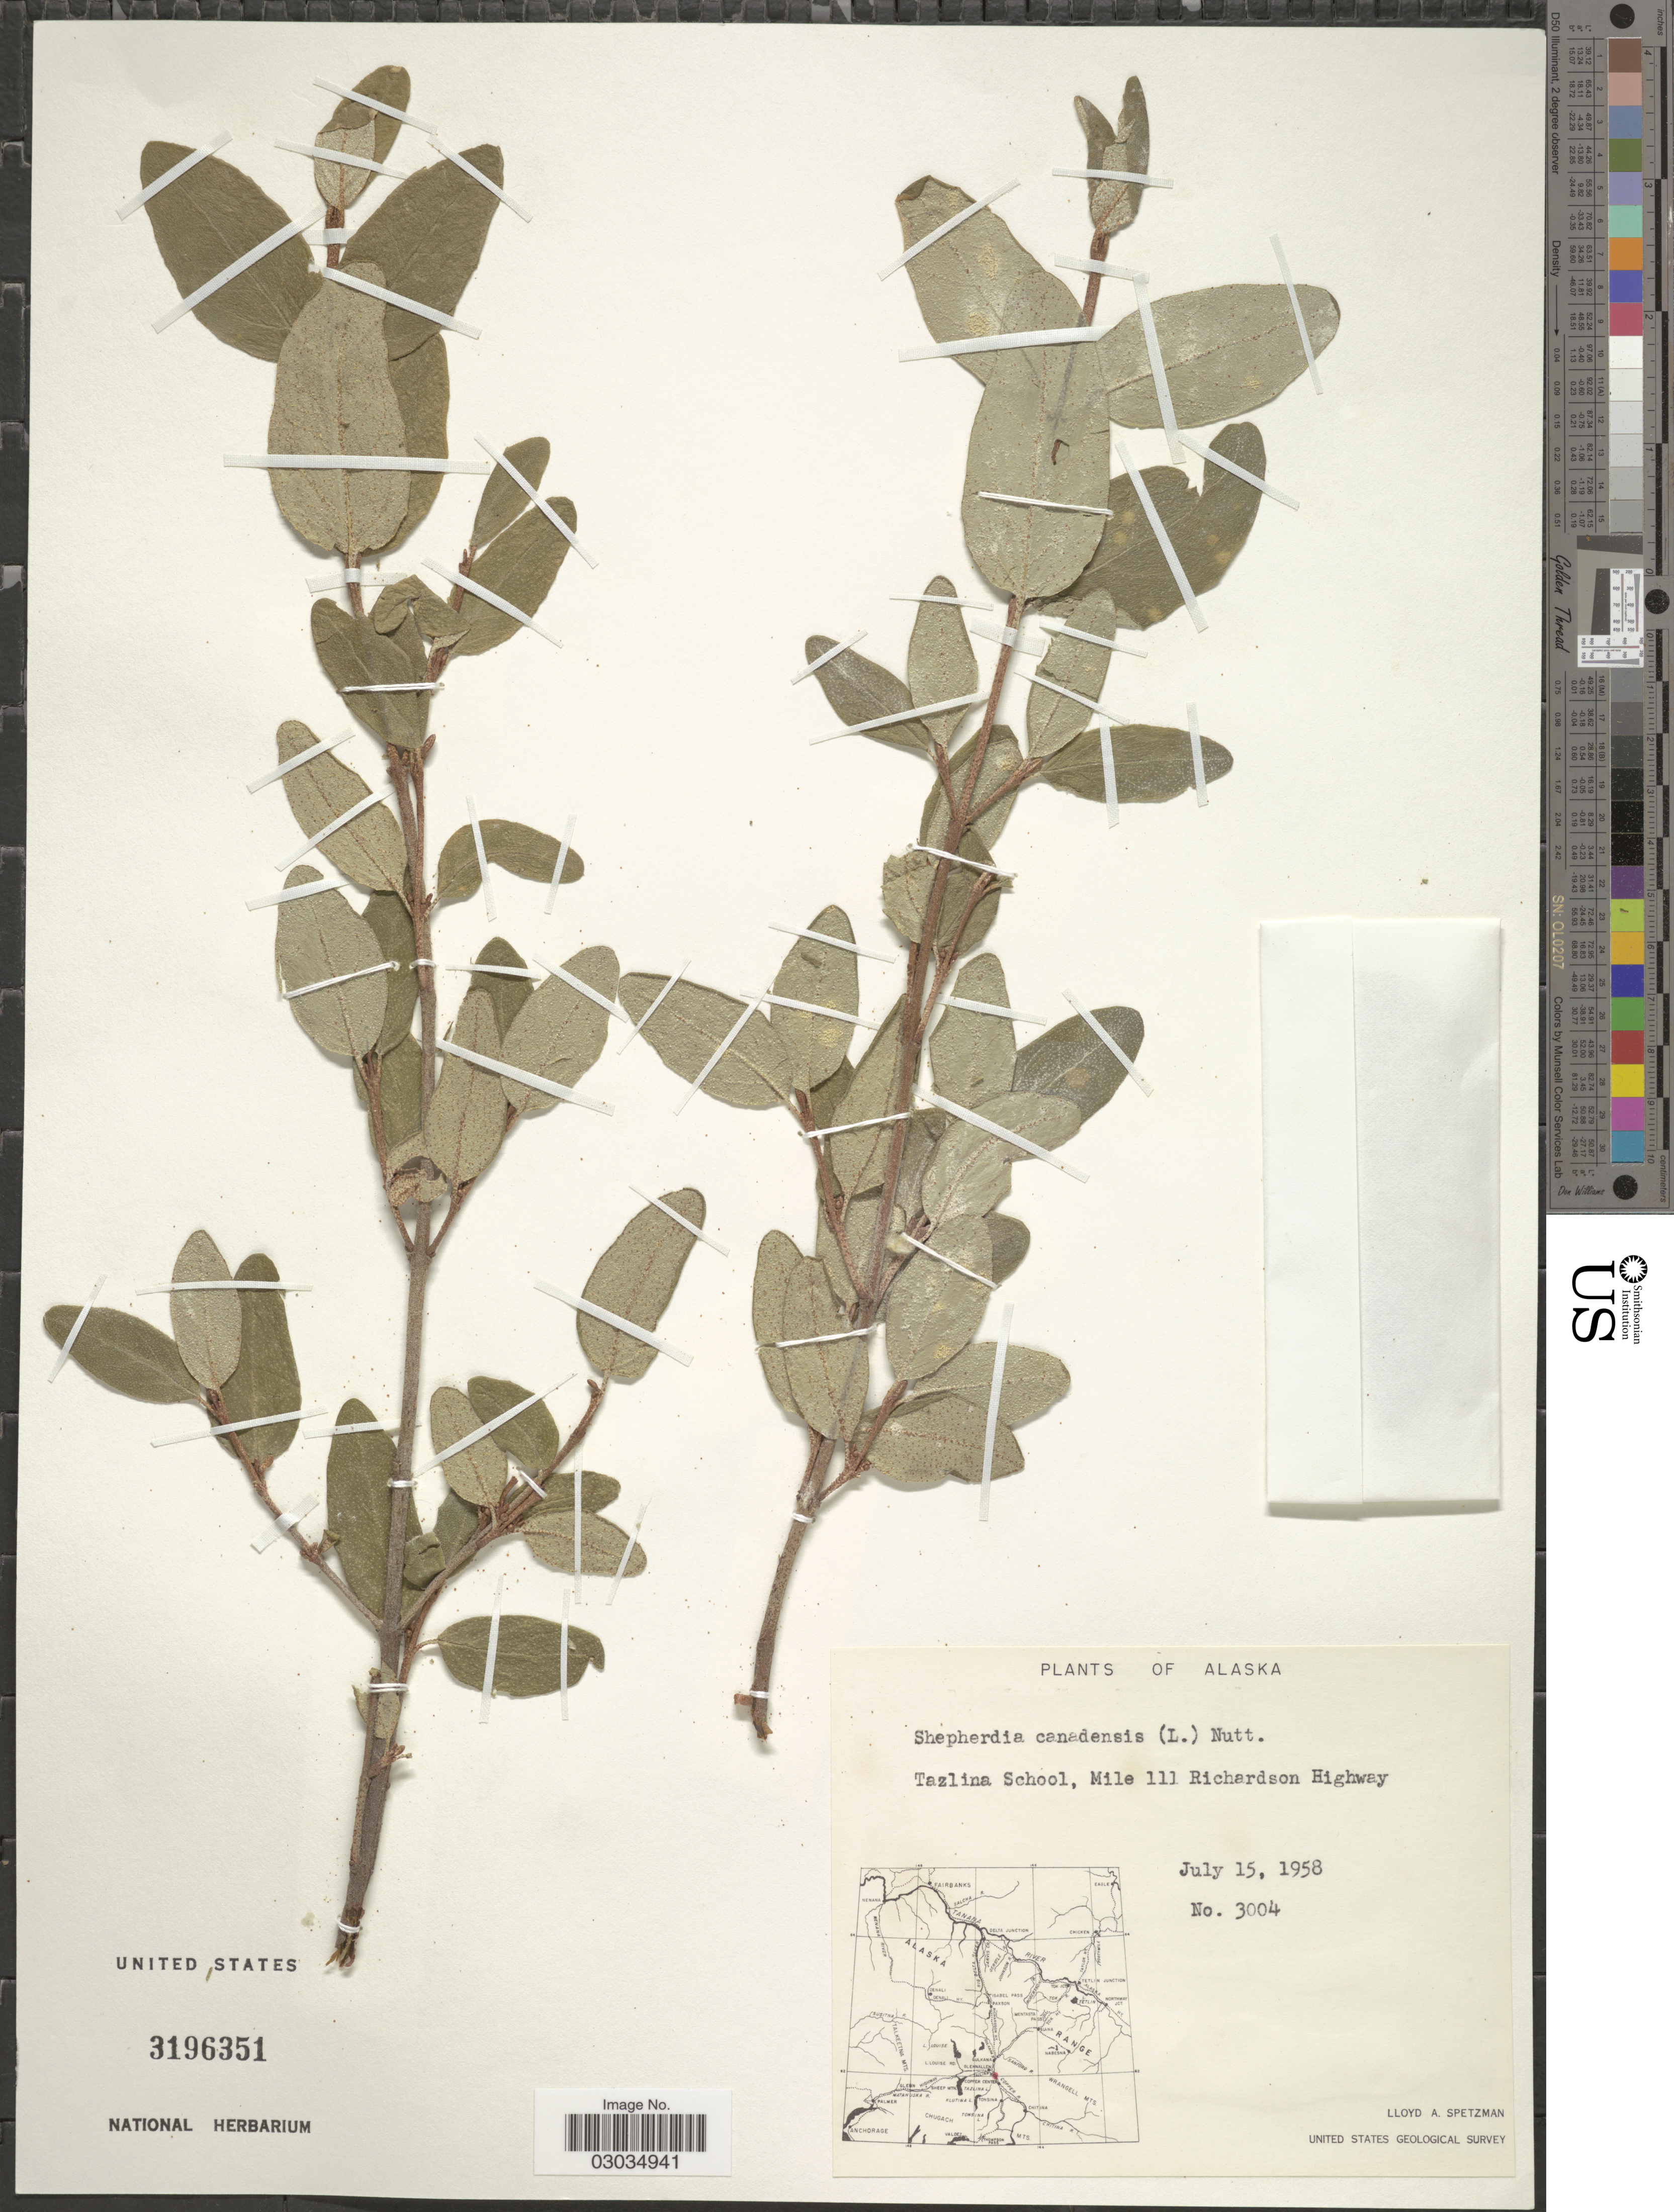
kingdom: Plantae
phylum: Tracheophyta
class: Magnoliopsida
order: Rosales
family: Elaeagnaceae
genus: Shepherdia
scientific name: Shepherdia canadensis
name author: (L.) Nutt.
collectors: L. Spetzman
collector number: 3004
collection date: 1958-07-15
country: United States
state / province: Alaska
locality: Tazlina School, Mile 111 Richardson Highway.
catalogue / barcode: US 3196351